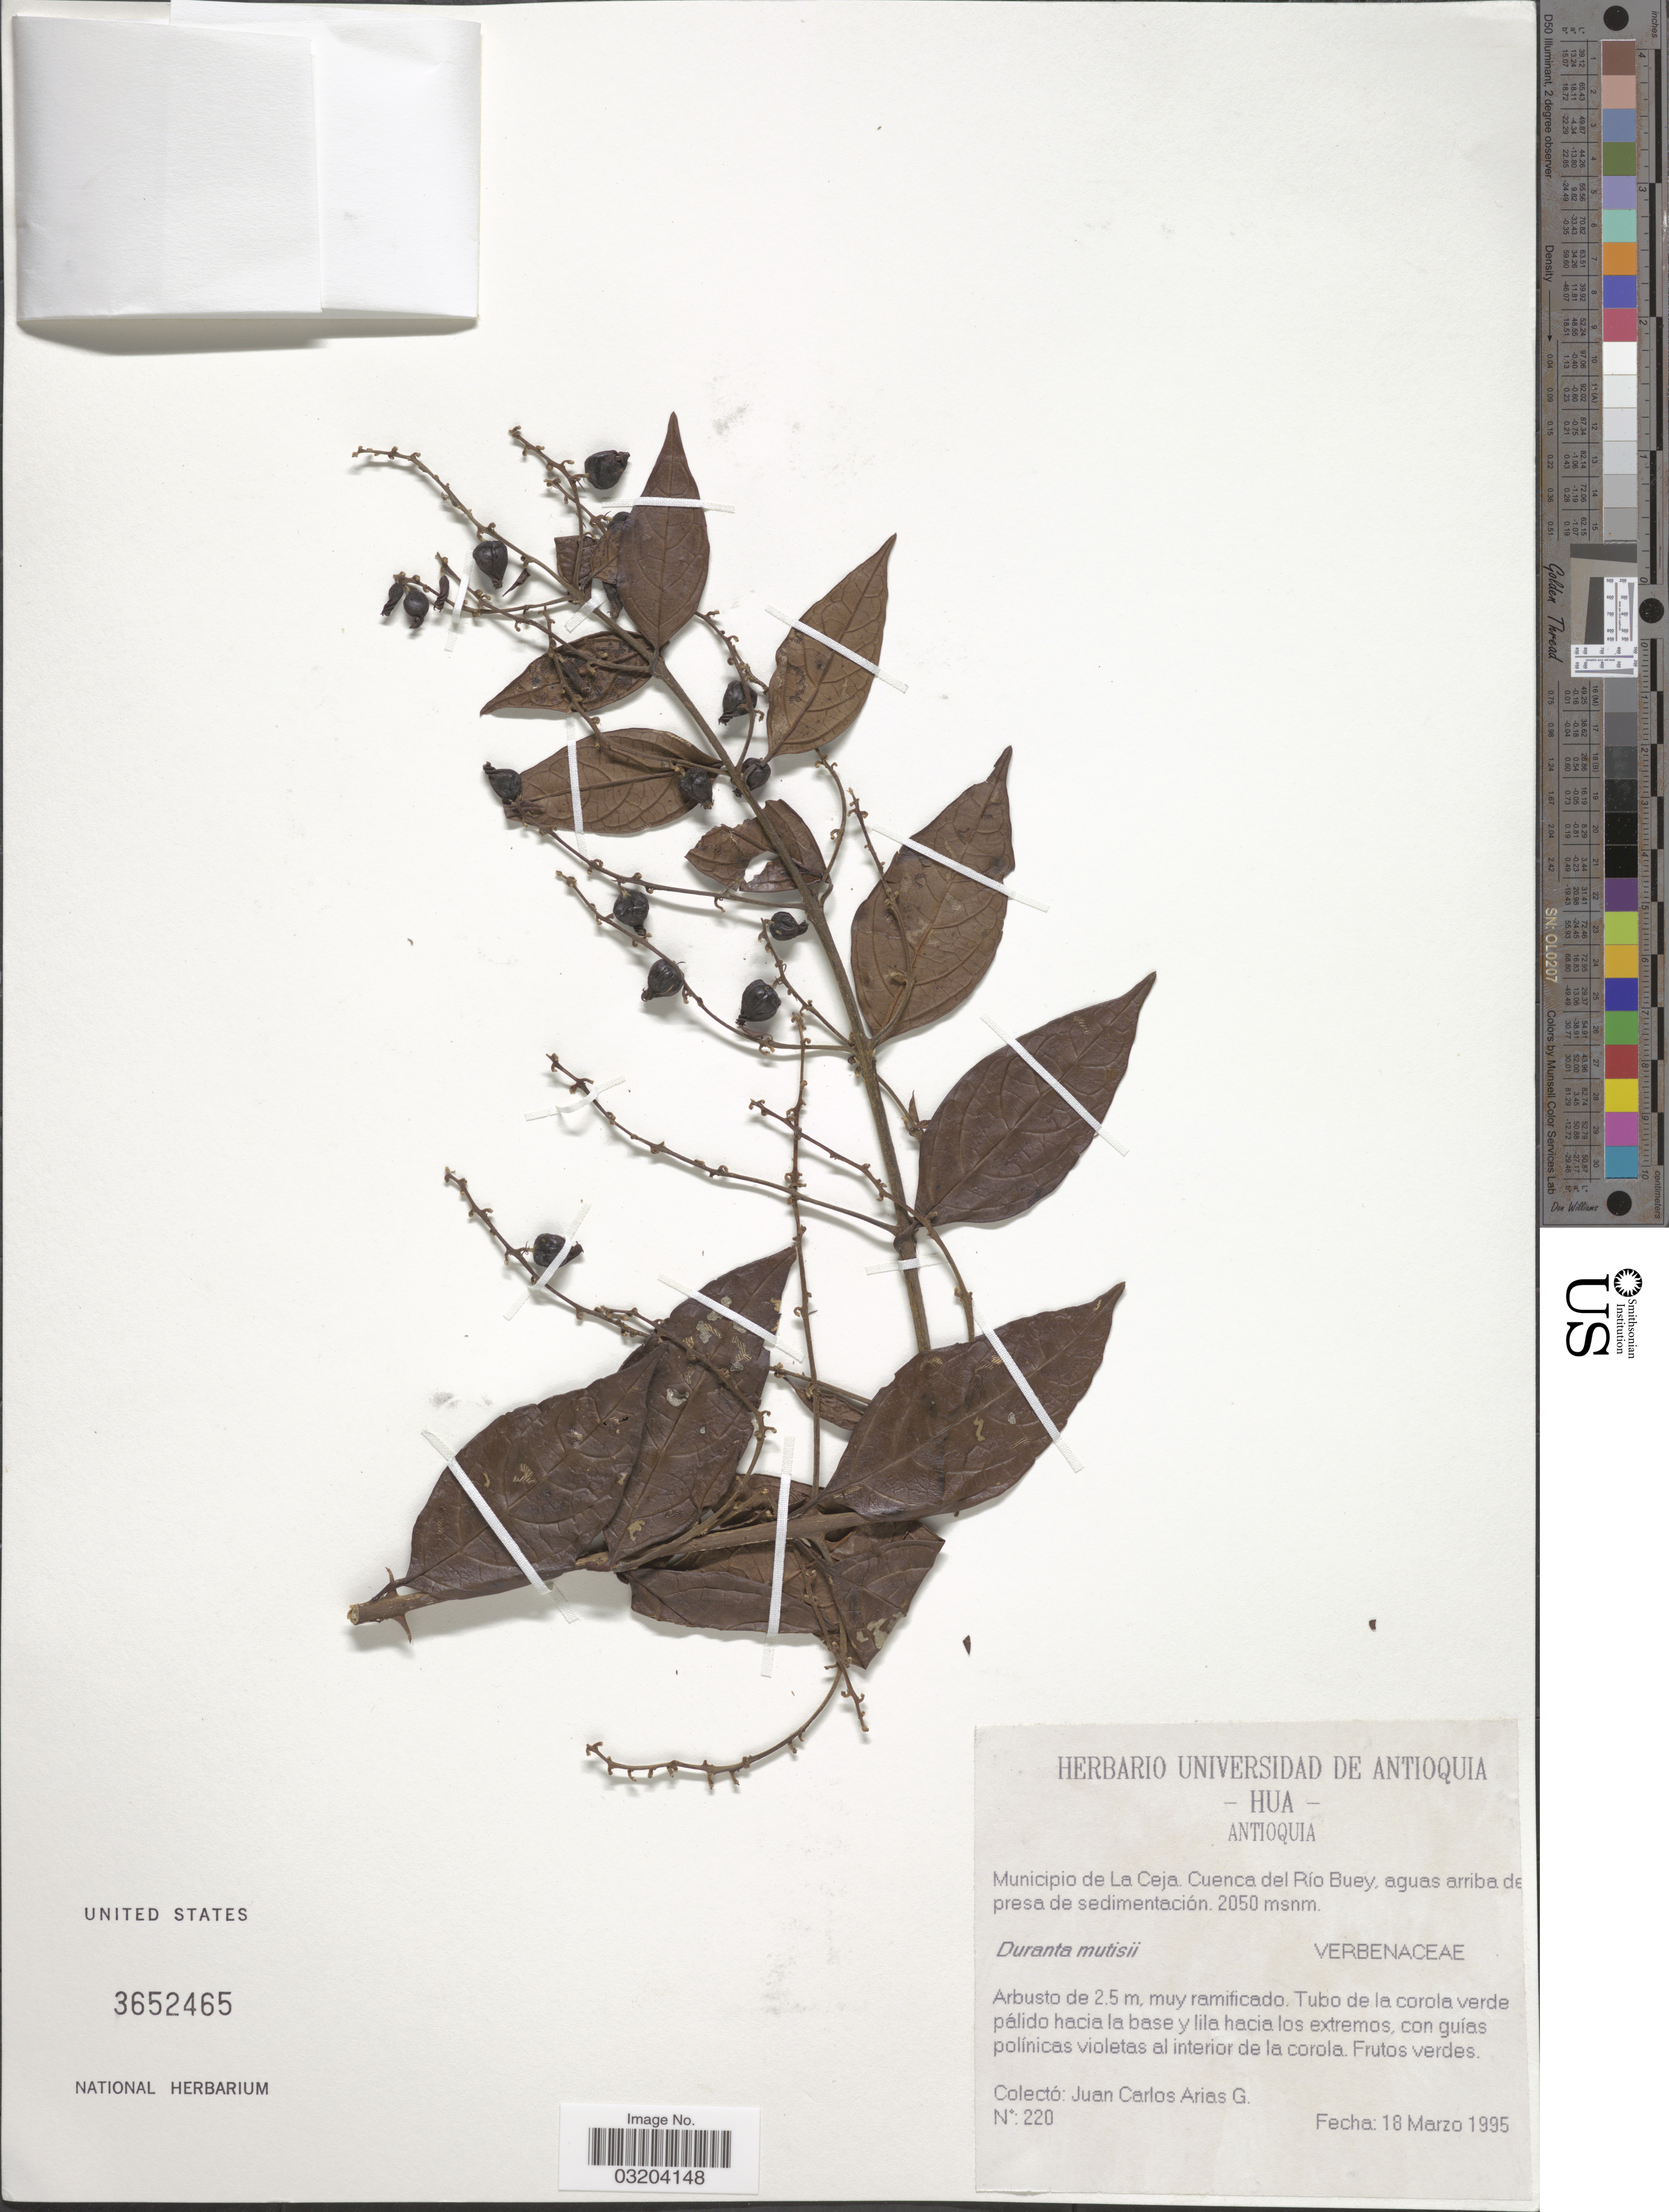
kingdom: Plantae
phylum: Tracheophyta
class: Magnoliopsida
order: Lamiales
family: Verbenaceae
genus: Duranta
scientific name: Duranta sp.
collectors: J. Arias G.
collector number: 220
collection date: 1995-03-18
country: Colombia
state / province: Antioquia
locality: Municipio de La Ceja. Cuenca del Río Buey, aguas arriba de presa de sedimentación.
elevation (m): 2050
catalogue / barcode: US 3652465